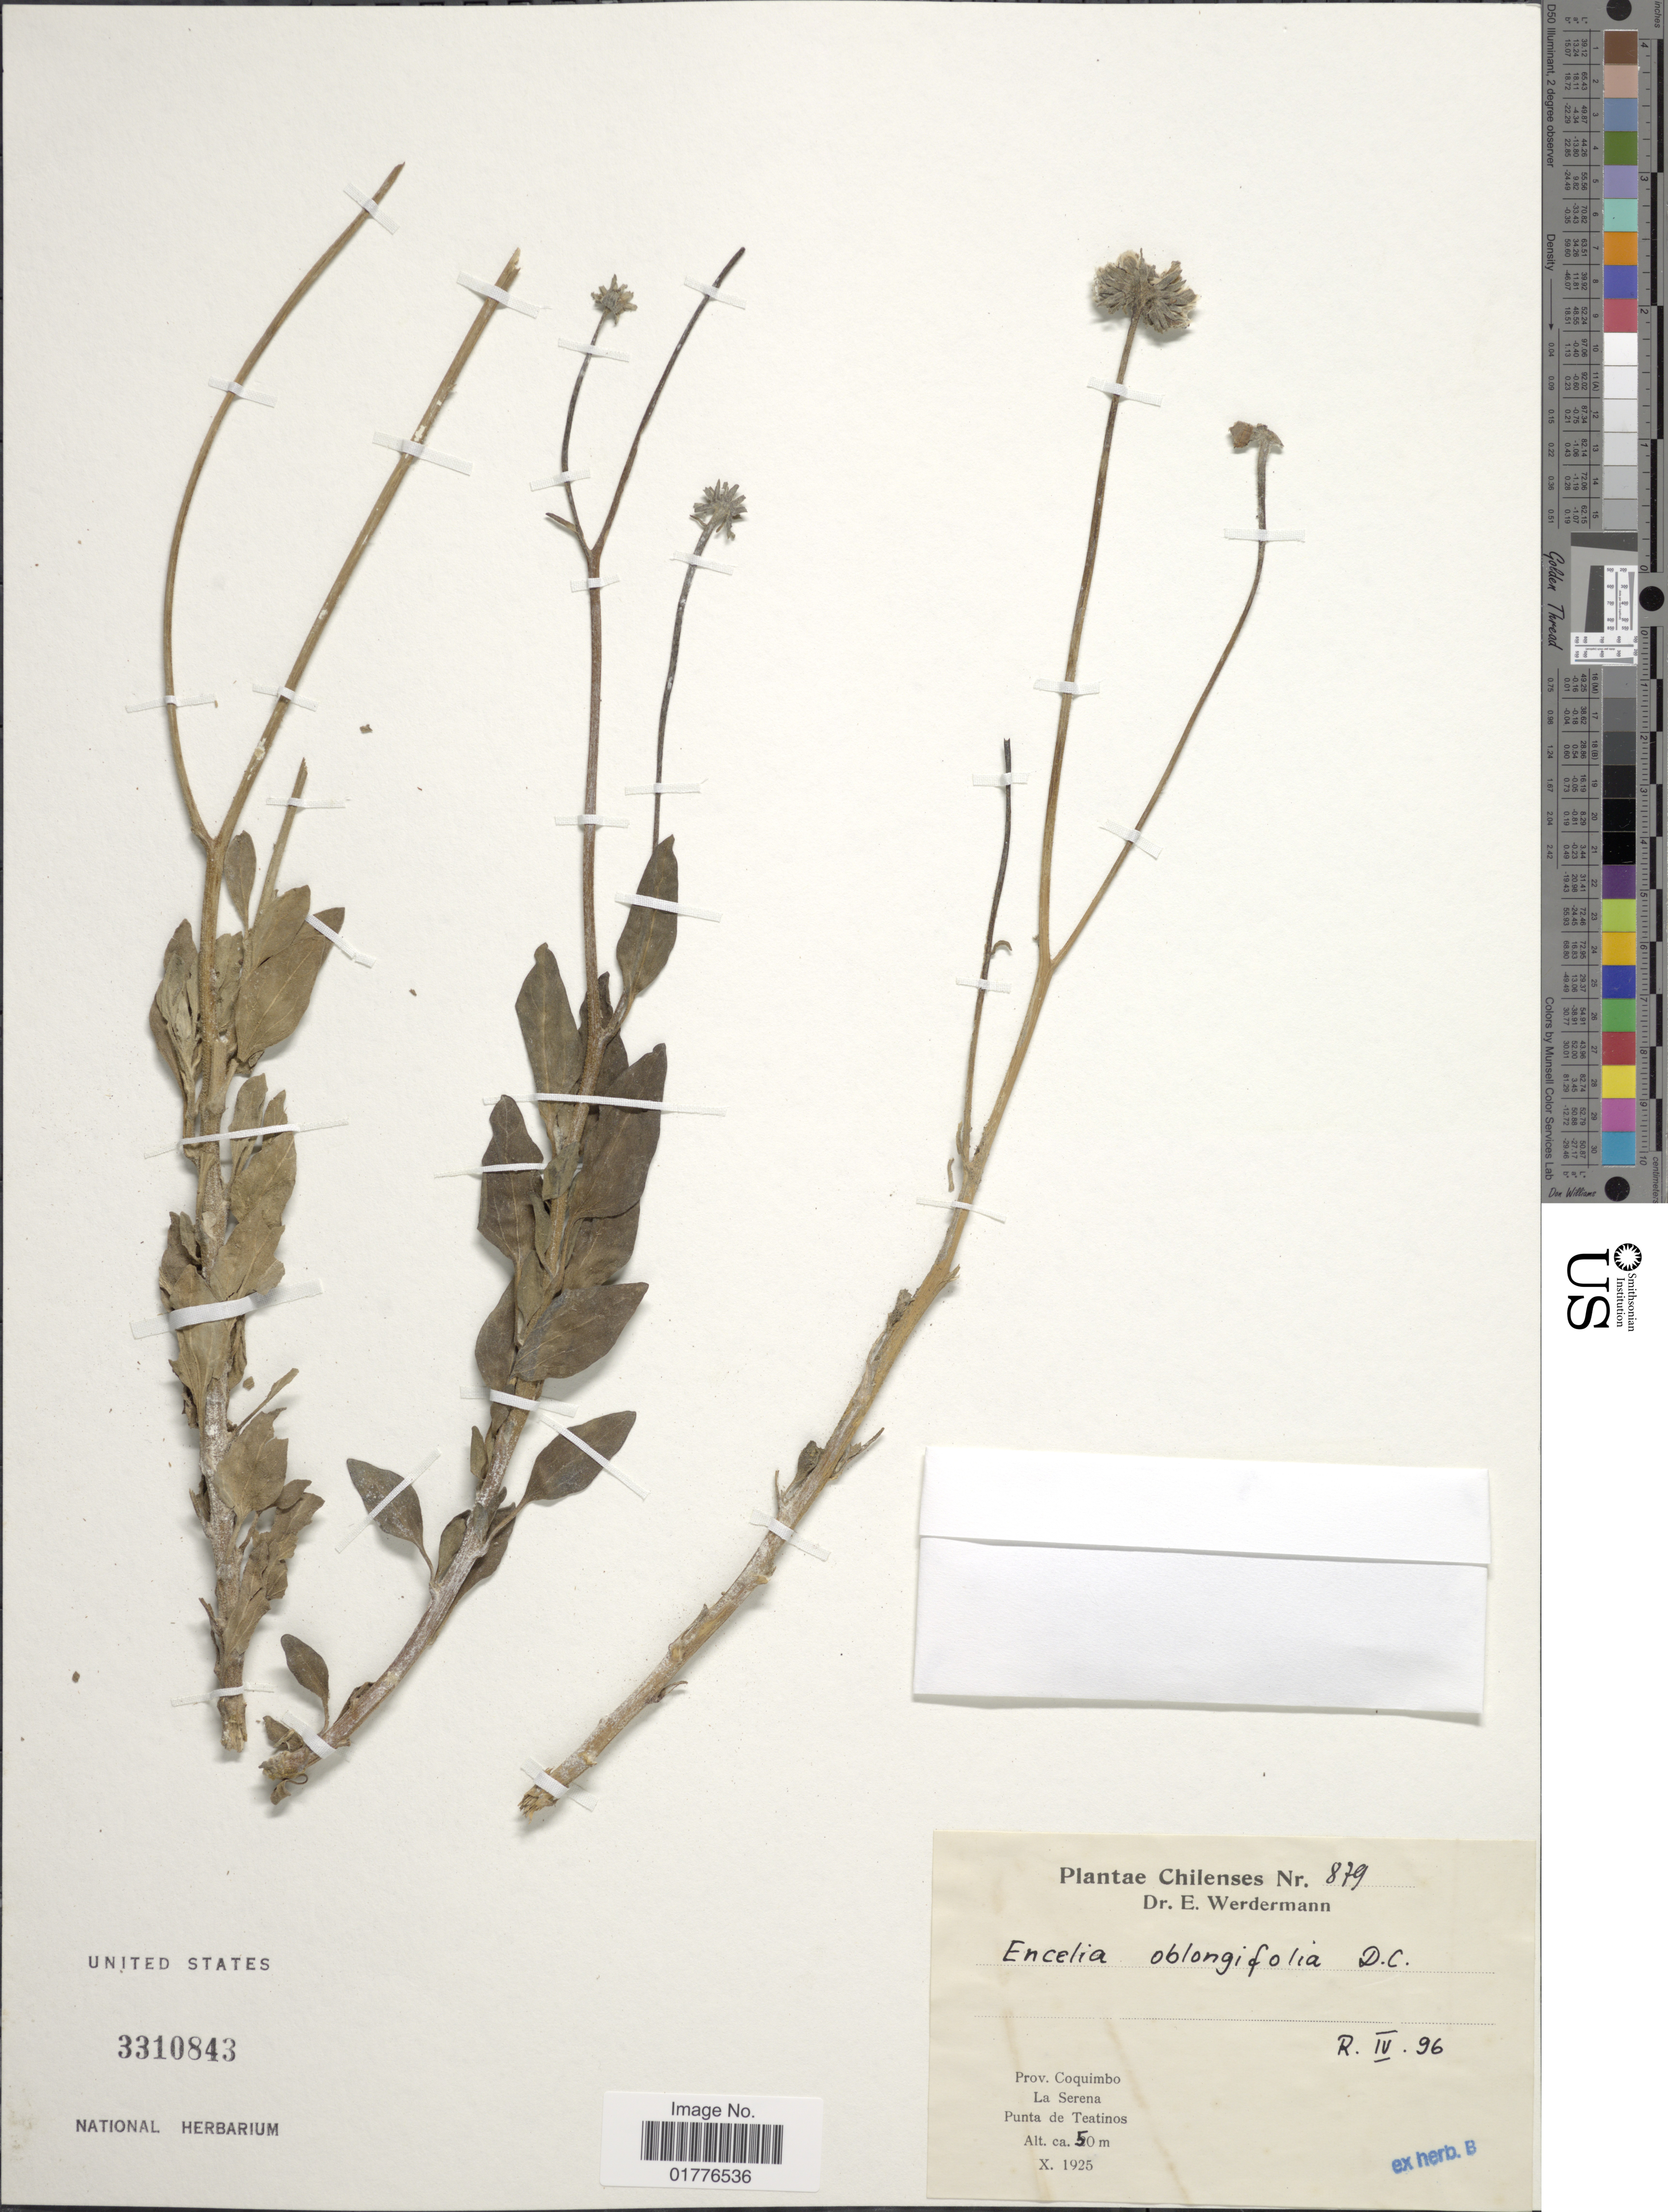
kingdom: Plantae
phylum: Tracheophyta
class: Magnoliopsida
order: Asterales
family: Asteraceae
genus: Encelia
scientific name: Encelia oblongifolia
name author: DC.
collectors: E. Werdermann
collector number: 879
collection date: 1925-10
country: Chile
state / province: Coquimbo (IV)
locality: La Serena. Punta de Teatinos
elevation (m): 50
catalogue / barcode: US 3310843